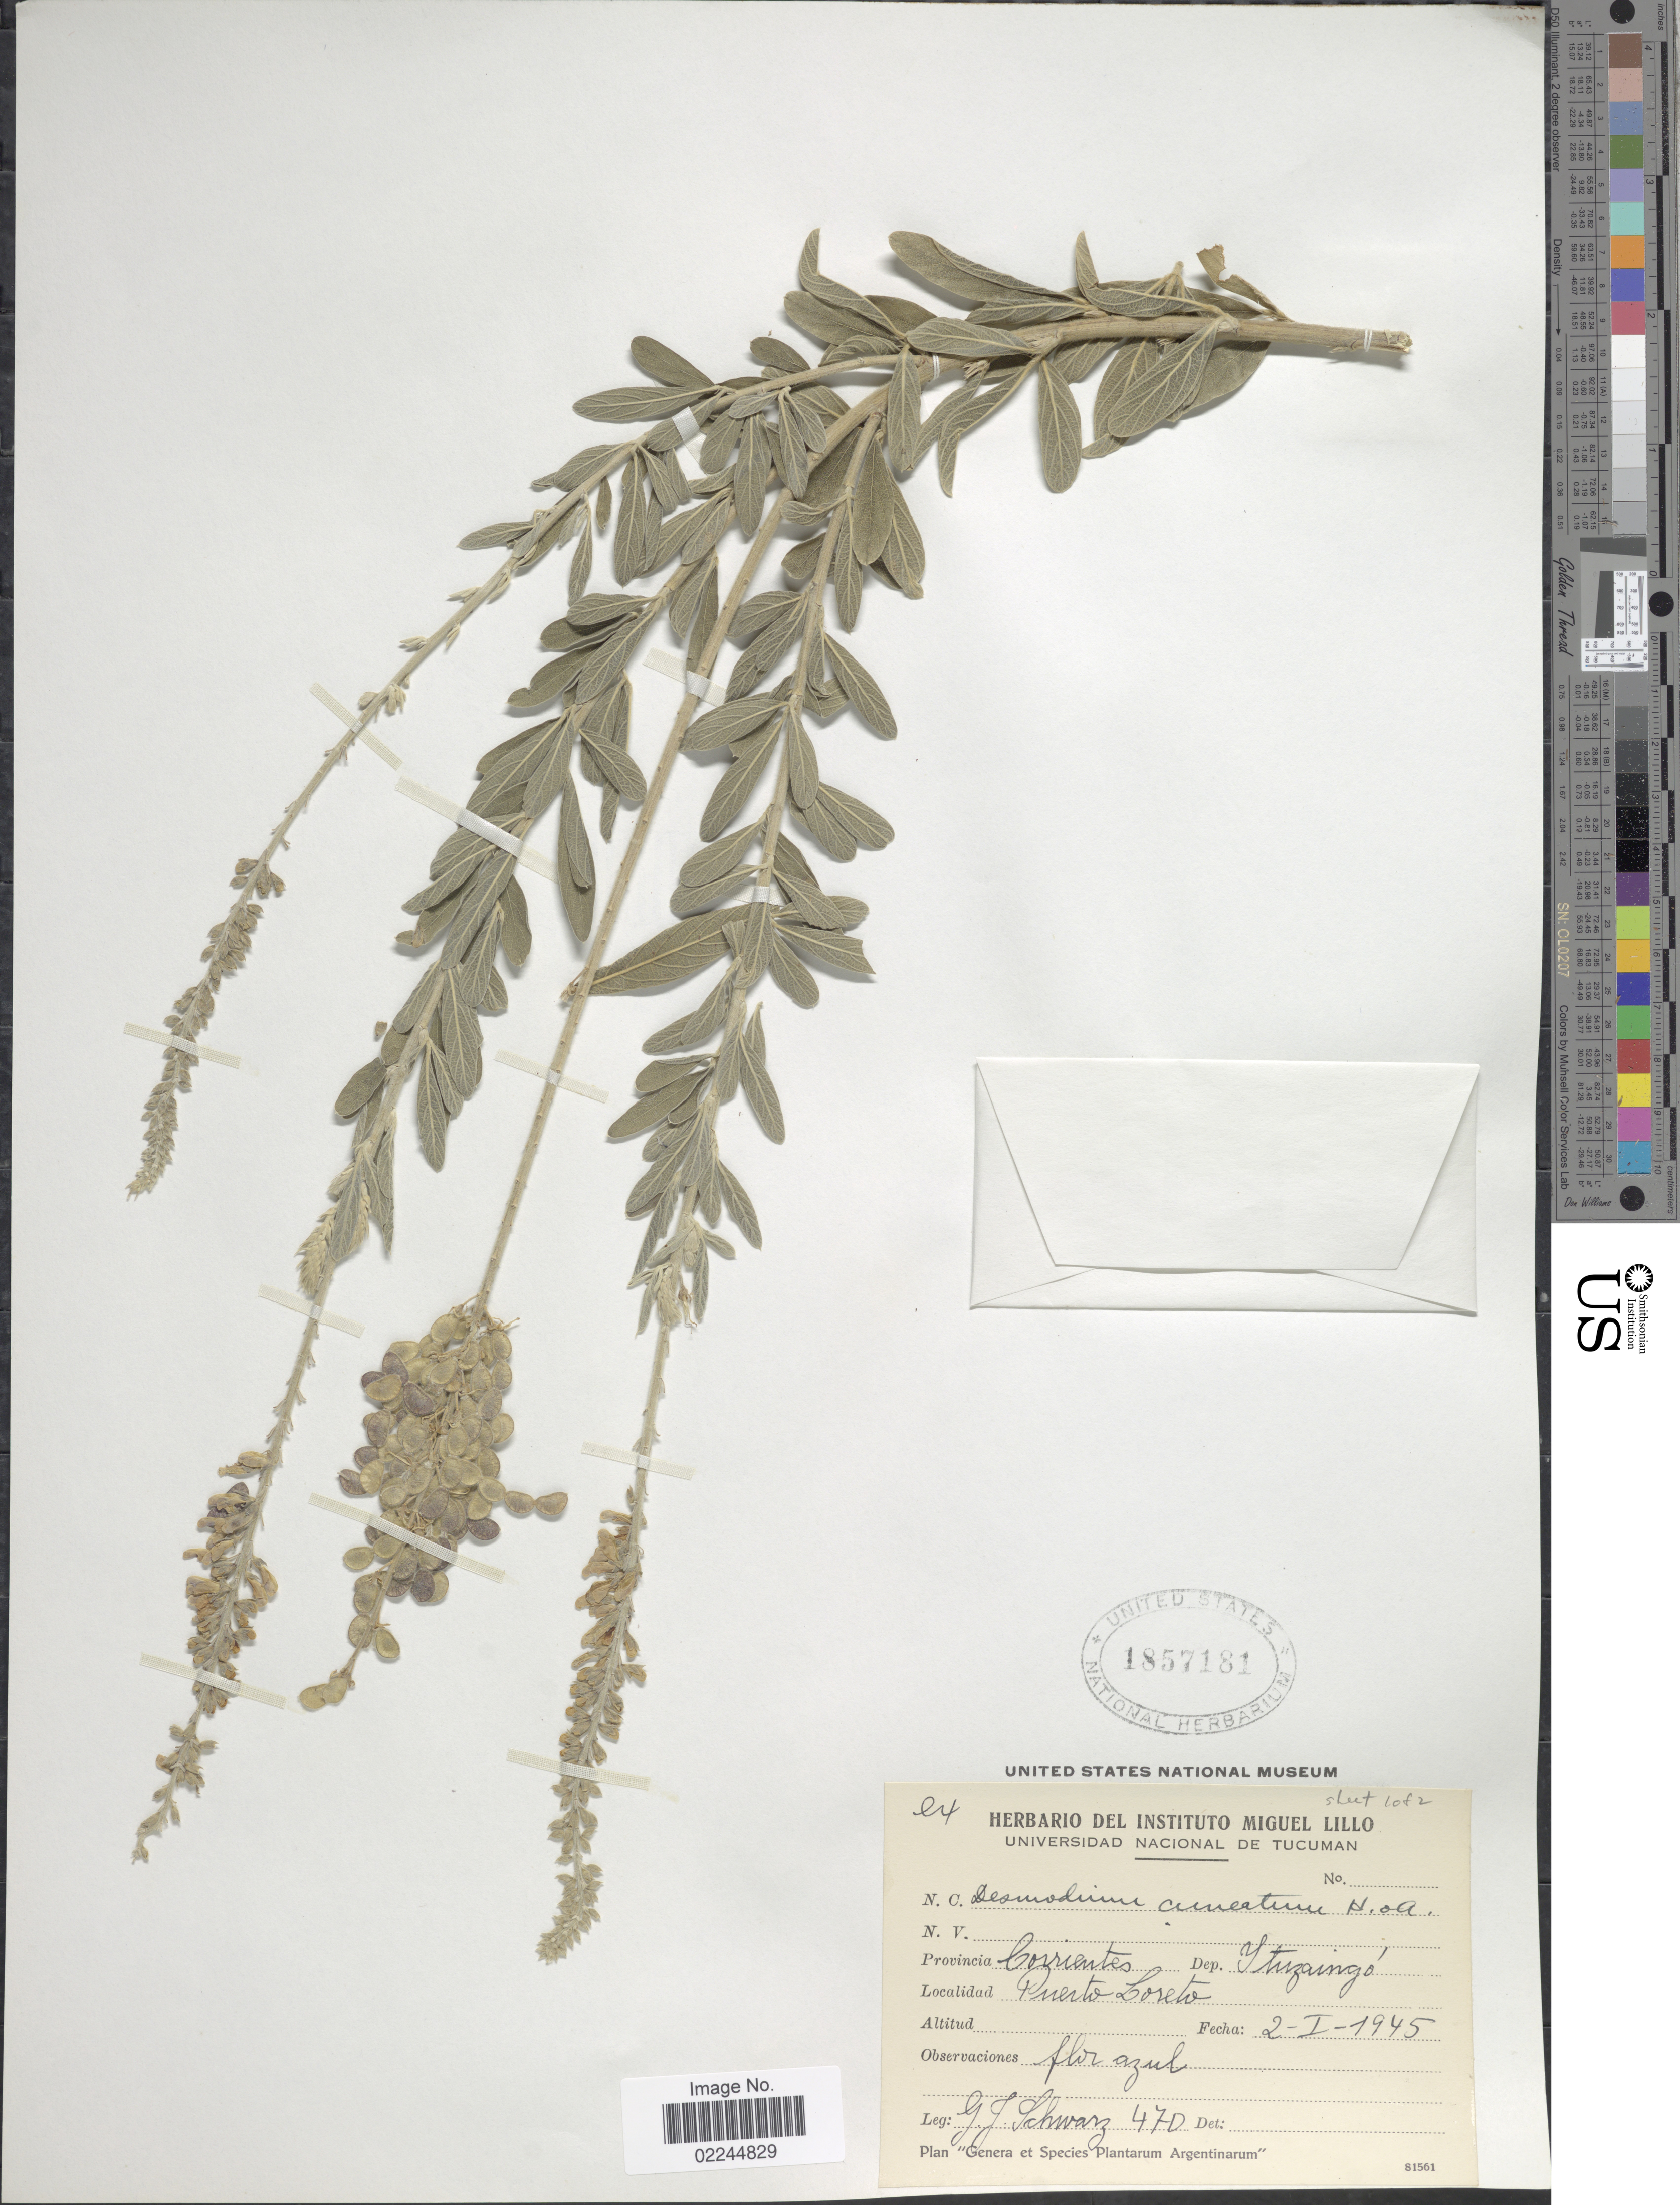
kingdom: Plantae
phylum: Tracheophyta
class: Magnoliopsida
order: Fabales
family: Fabaceae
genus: Desmodium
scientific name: Desmodium cuneatum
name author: Hook. & Arn.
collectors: G. J. Schwarz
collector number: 470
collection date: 1945-01-02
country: Argentina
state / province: Corrientes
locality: Dep. Ituzaingo, Puerto Loreto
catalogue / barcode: US 1857181